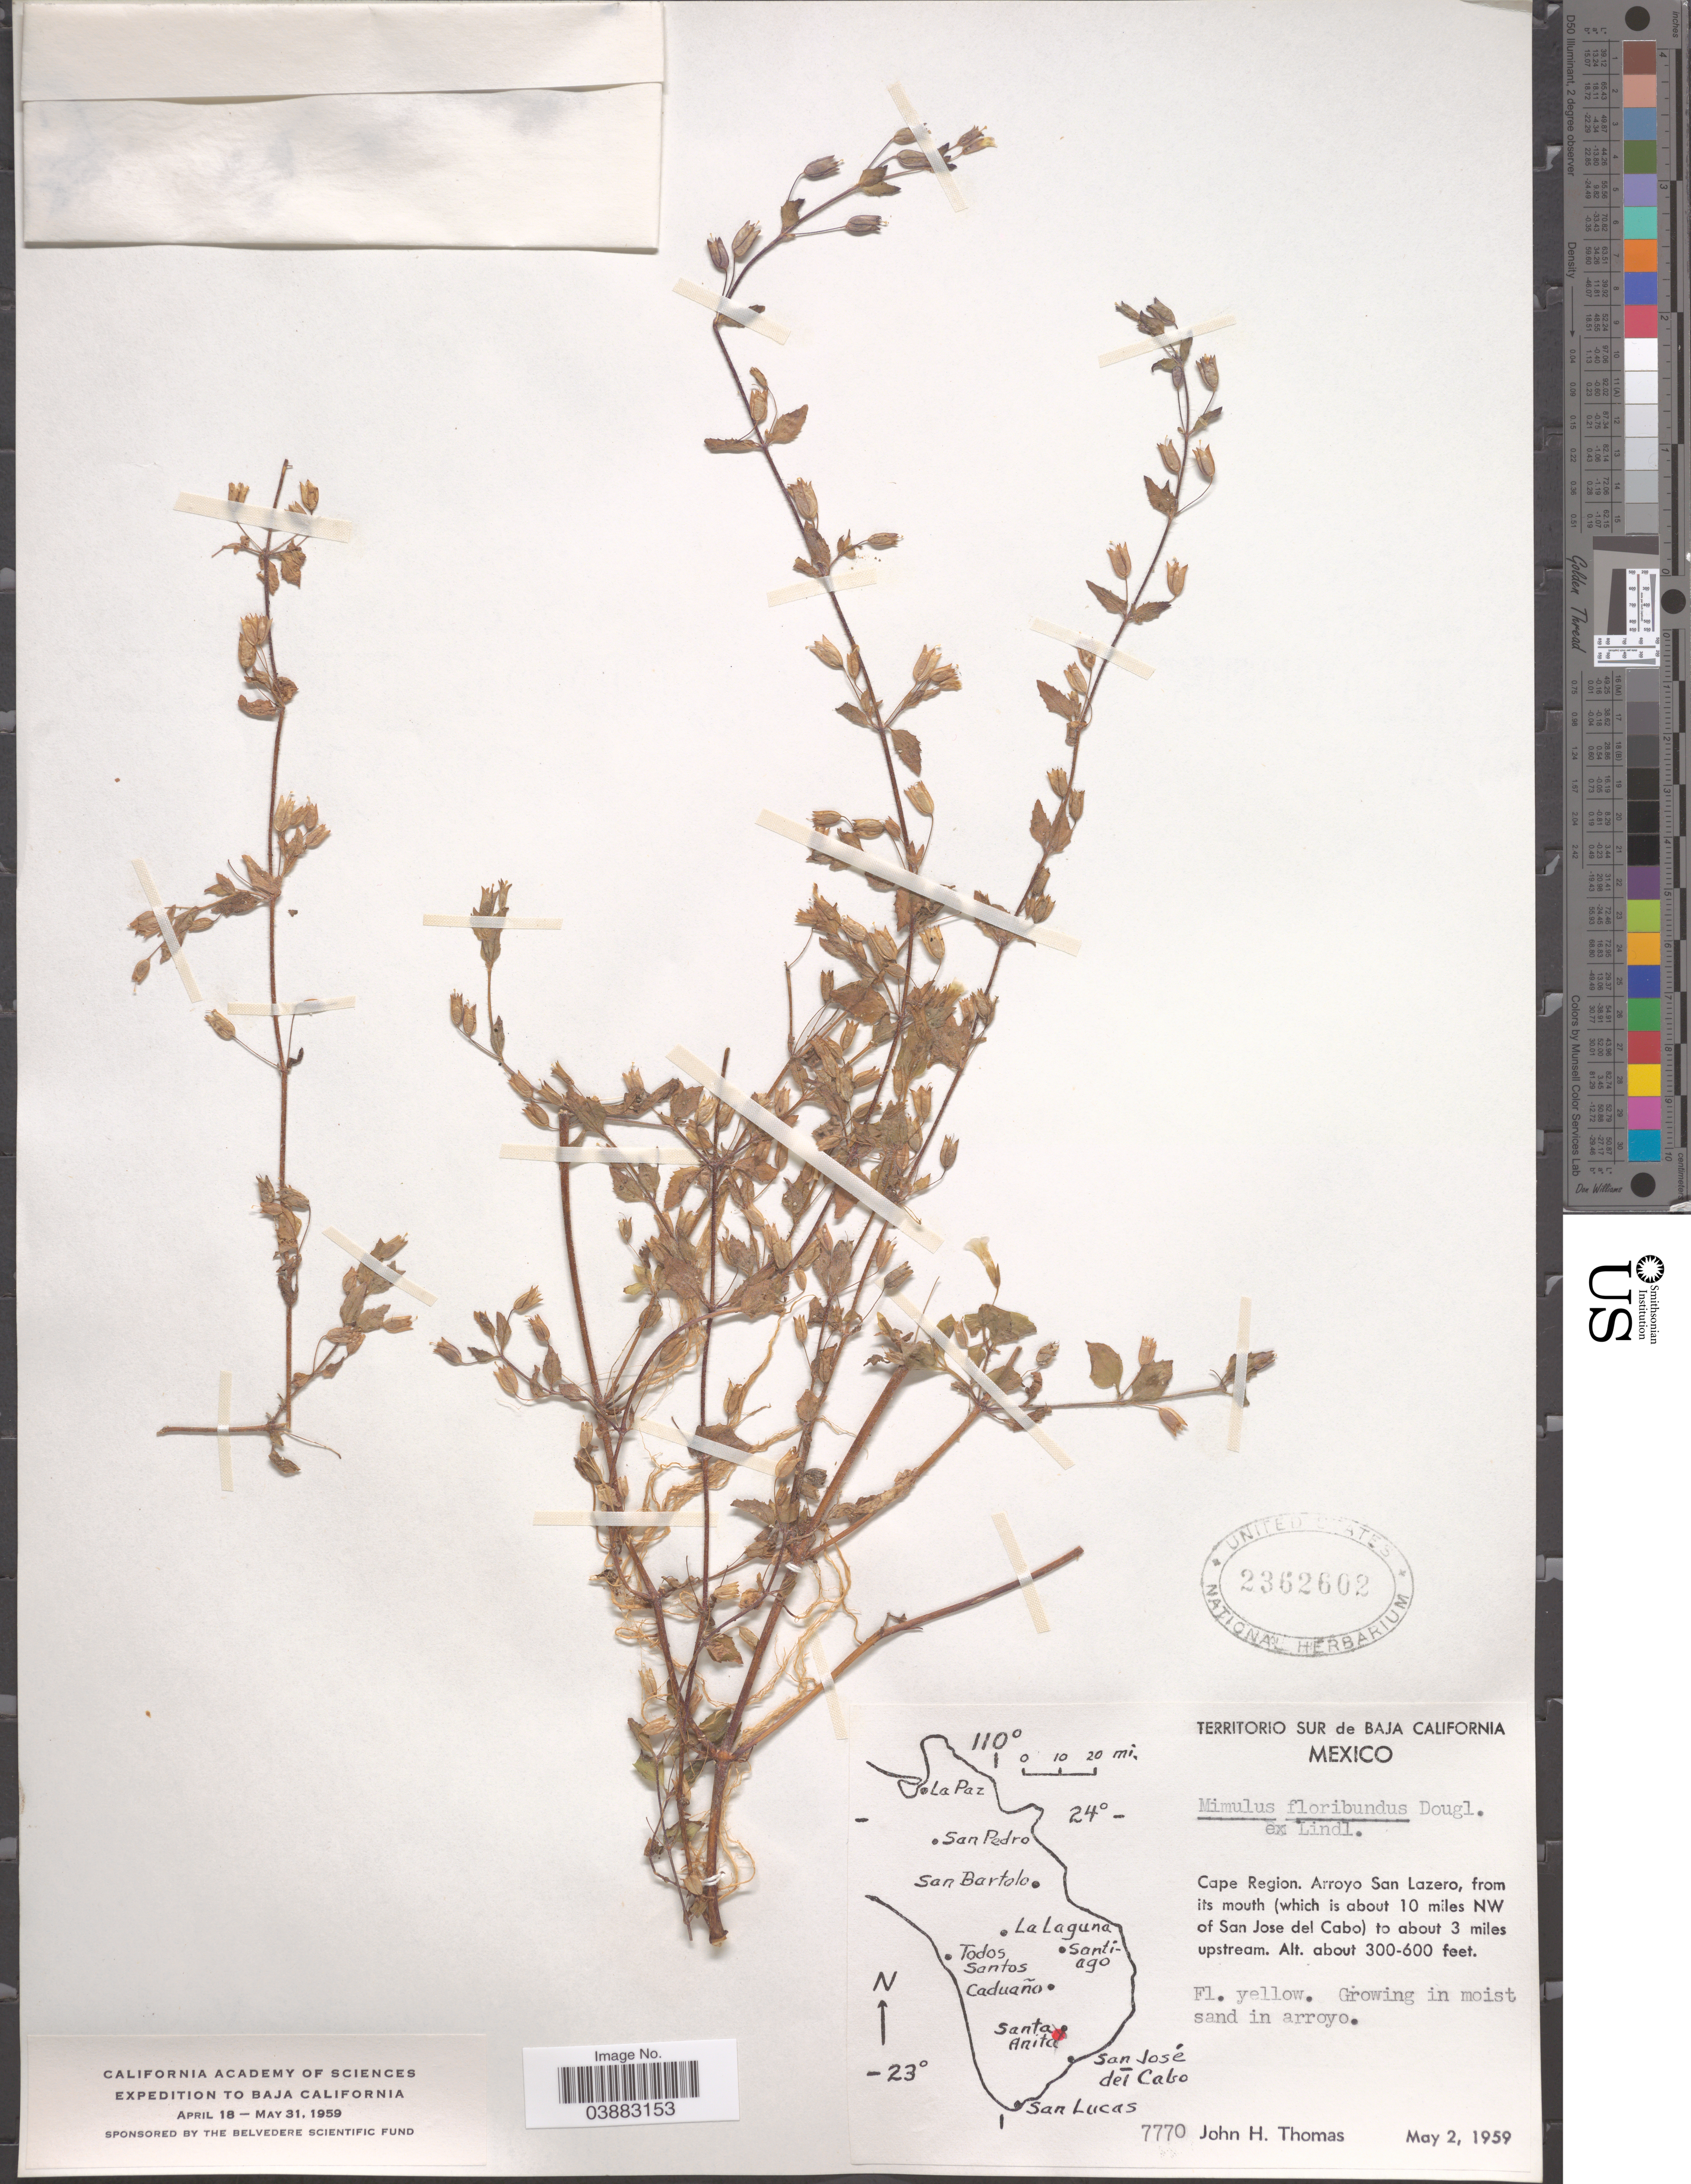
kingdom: Plantae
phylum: Tracheophyta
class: Magnoliopsida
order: Lamiales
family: Phrymaceae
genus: Mimulus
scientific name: Mimulus floribundus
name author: Douglas ex Lindl.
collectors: J. H. Thomas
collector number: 7770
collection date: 1959-05-02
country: Mexico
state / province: Baja California Sur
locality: Territorio Sur de Baja California. Cape region. Arroyo San Lazero, from its mouth (which is about 10 miles NW of San Jose del Cabo) to about 3 miles upstream.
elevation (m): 91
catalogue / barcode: US 2362602